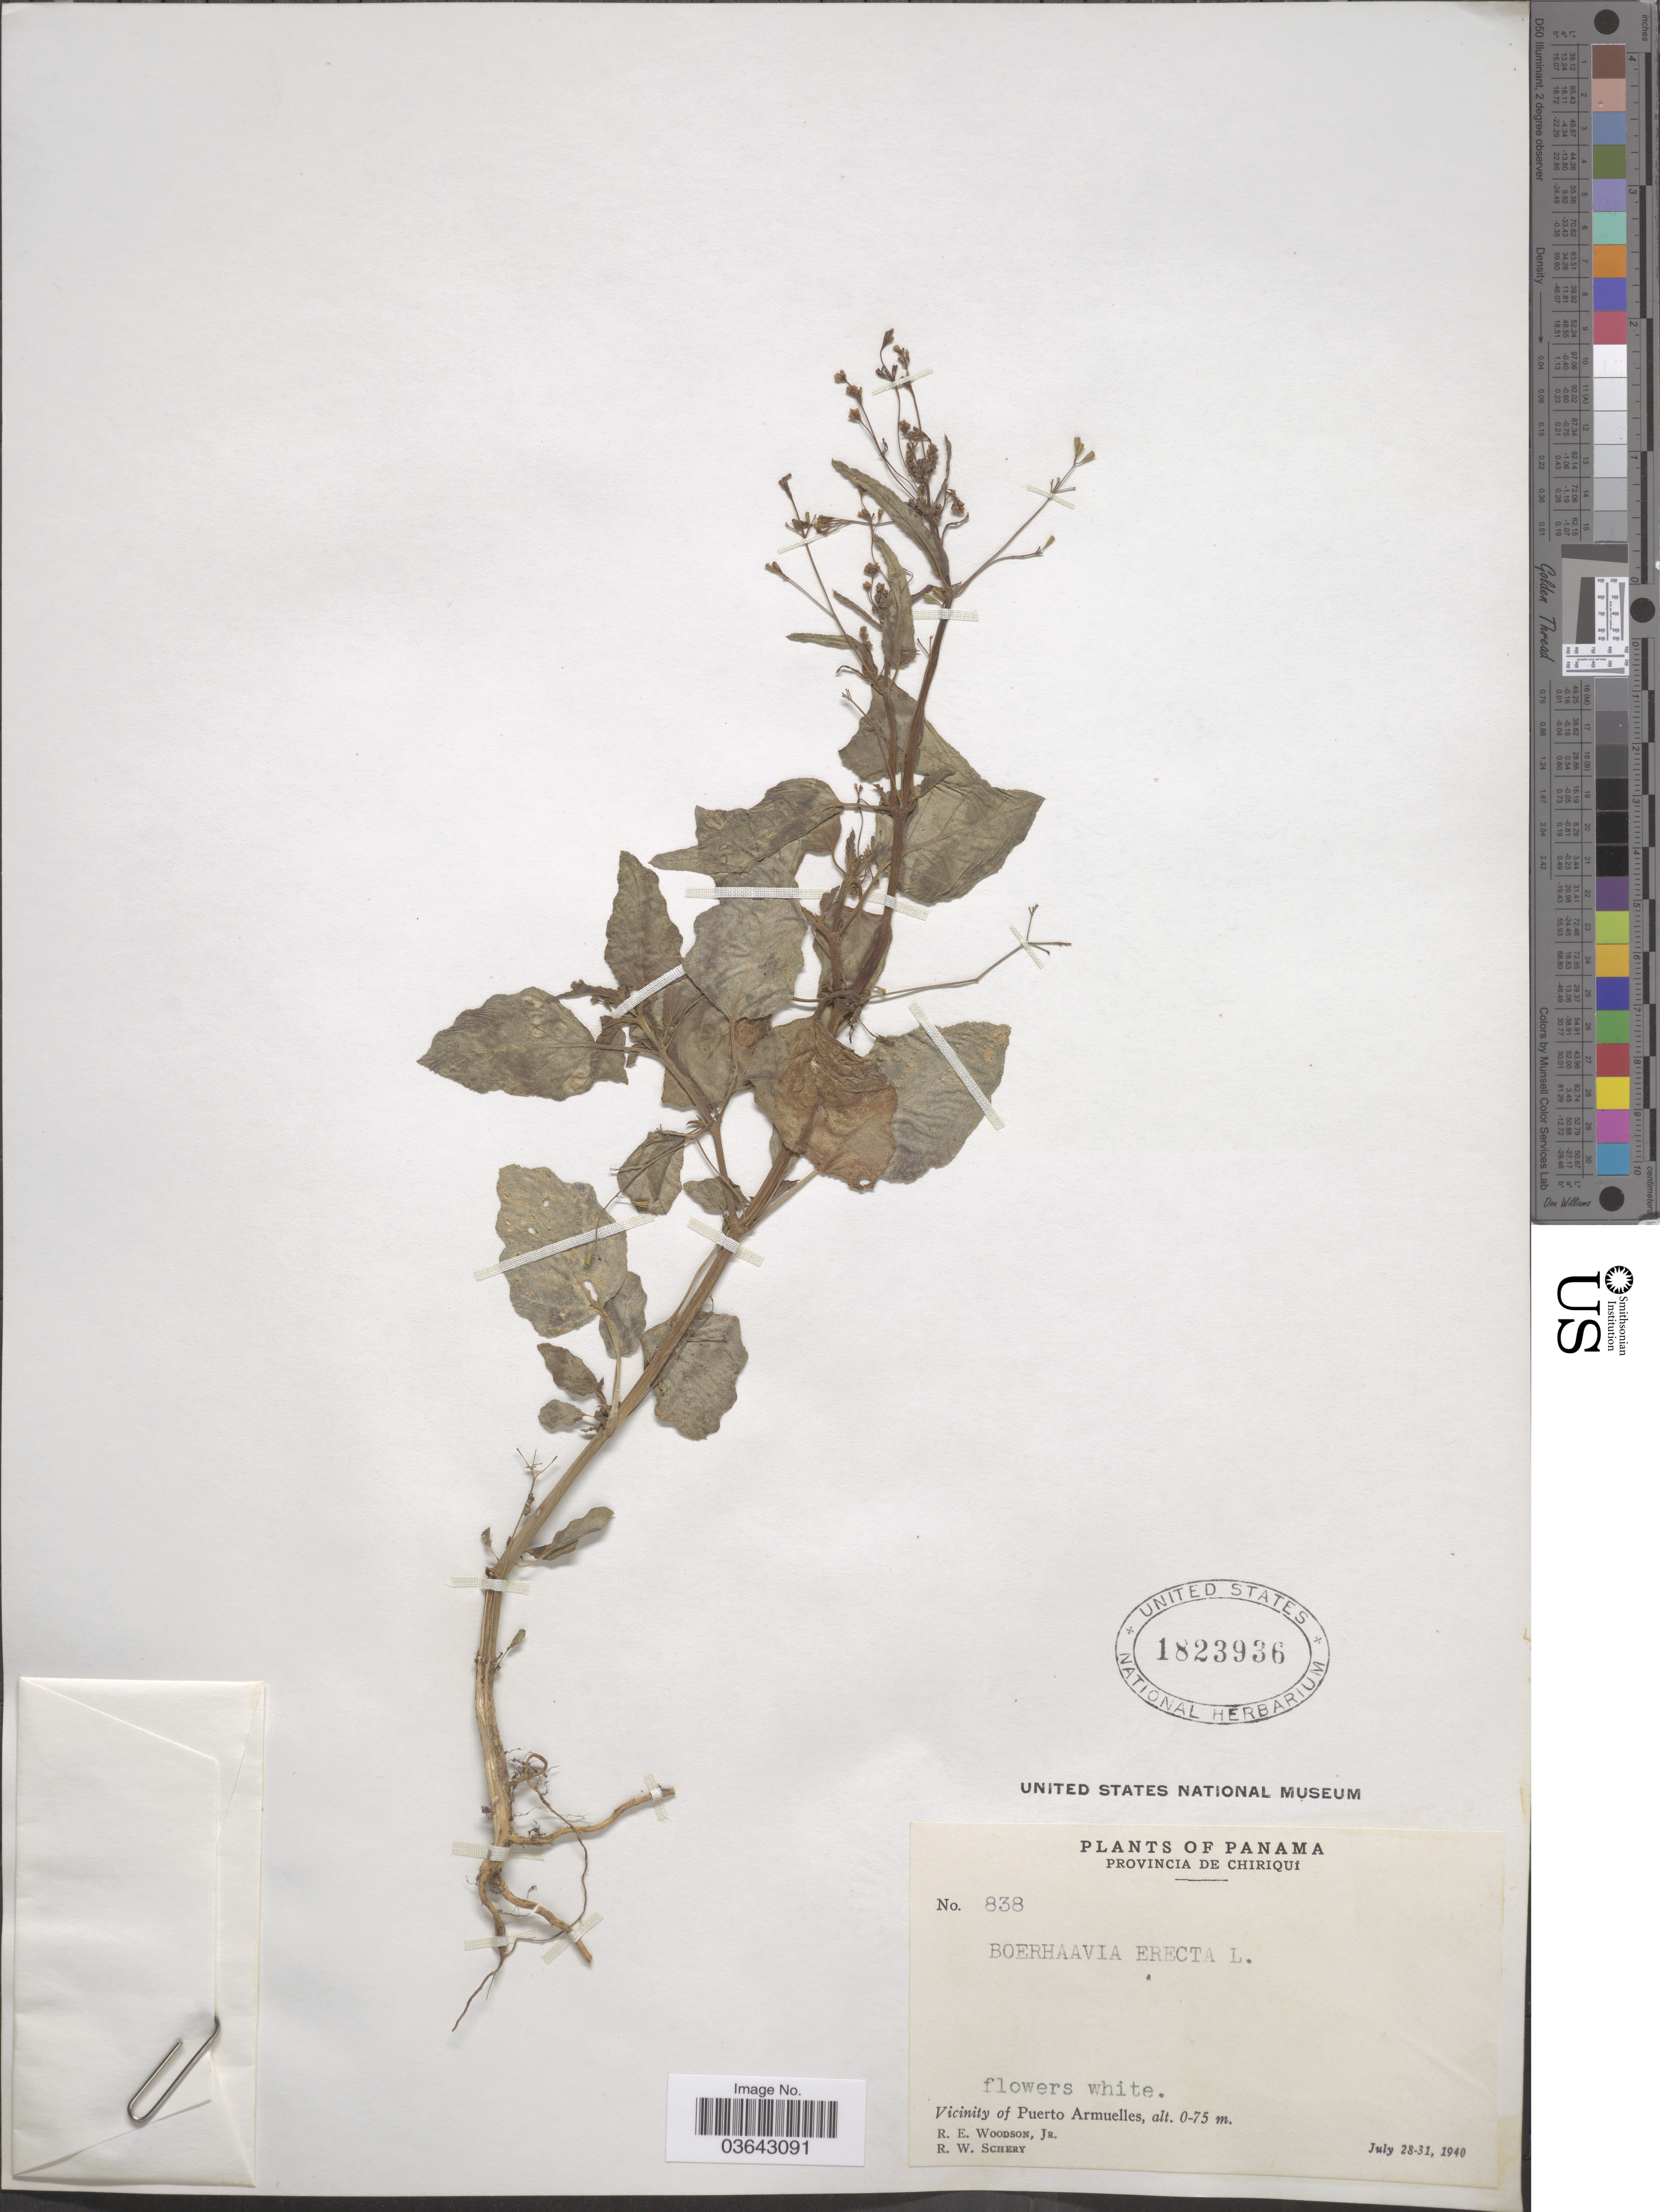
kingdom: Plantae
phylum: Tracheophyta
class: Magnoliopsida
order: Caryophyllales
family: Nyctaginaceae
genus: Boerhavia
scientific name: Boerhavia erecta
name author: L.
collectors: R. E. Woodson & R. W. Schery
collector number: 838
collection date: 1940-07-28/1940-07-31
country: Panama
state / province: Chiriqui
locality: Vicinity of Puerto Armuelles.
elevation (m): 0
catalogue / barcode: US 1823936